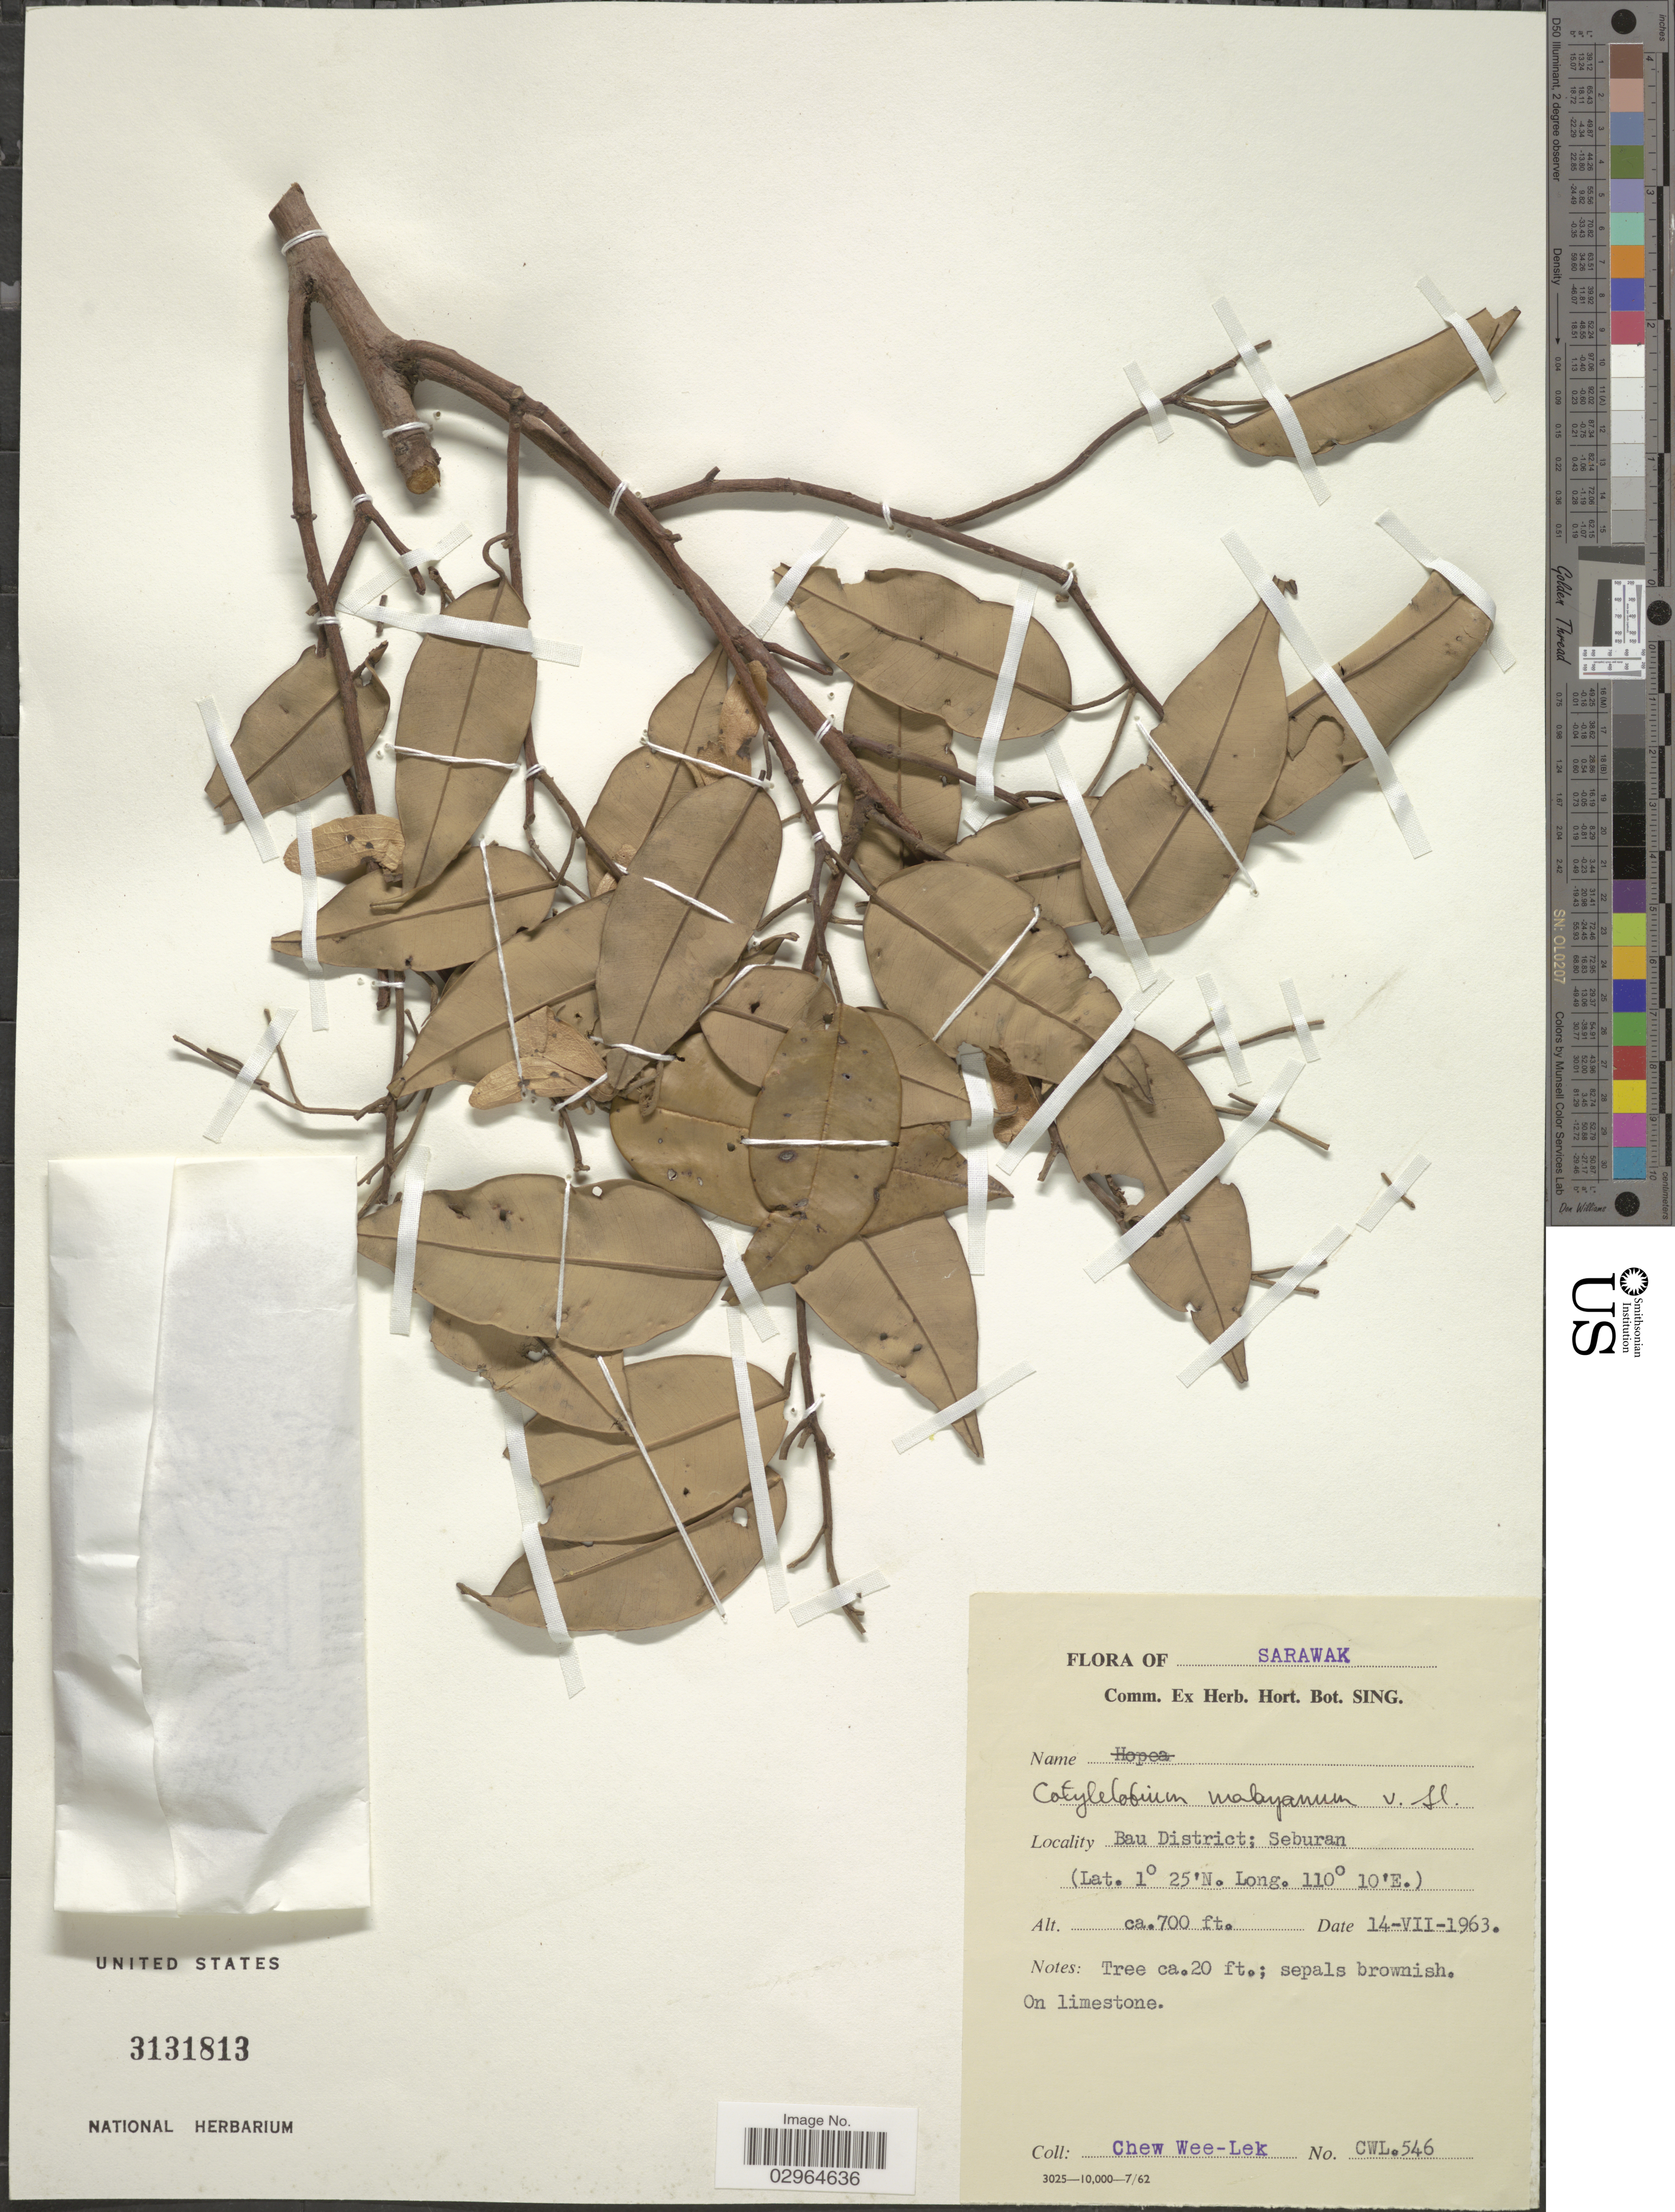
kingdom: Plantae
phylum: Tracheophyta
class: Magnoliopsida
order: Malvales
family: Dipterocarpaceae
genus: Cotylelobium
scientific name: Cotylelobium melanoxylon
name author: (Hook.) Pierre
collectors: W. Chew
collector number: CWL546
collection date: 1963-07-14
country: Malaysia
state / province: Sarawak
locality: Bau District; Seburan.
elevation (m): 213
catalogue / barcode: US 3131813